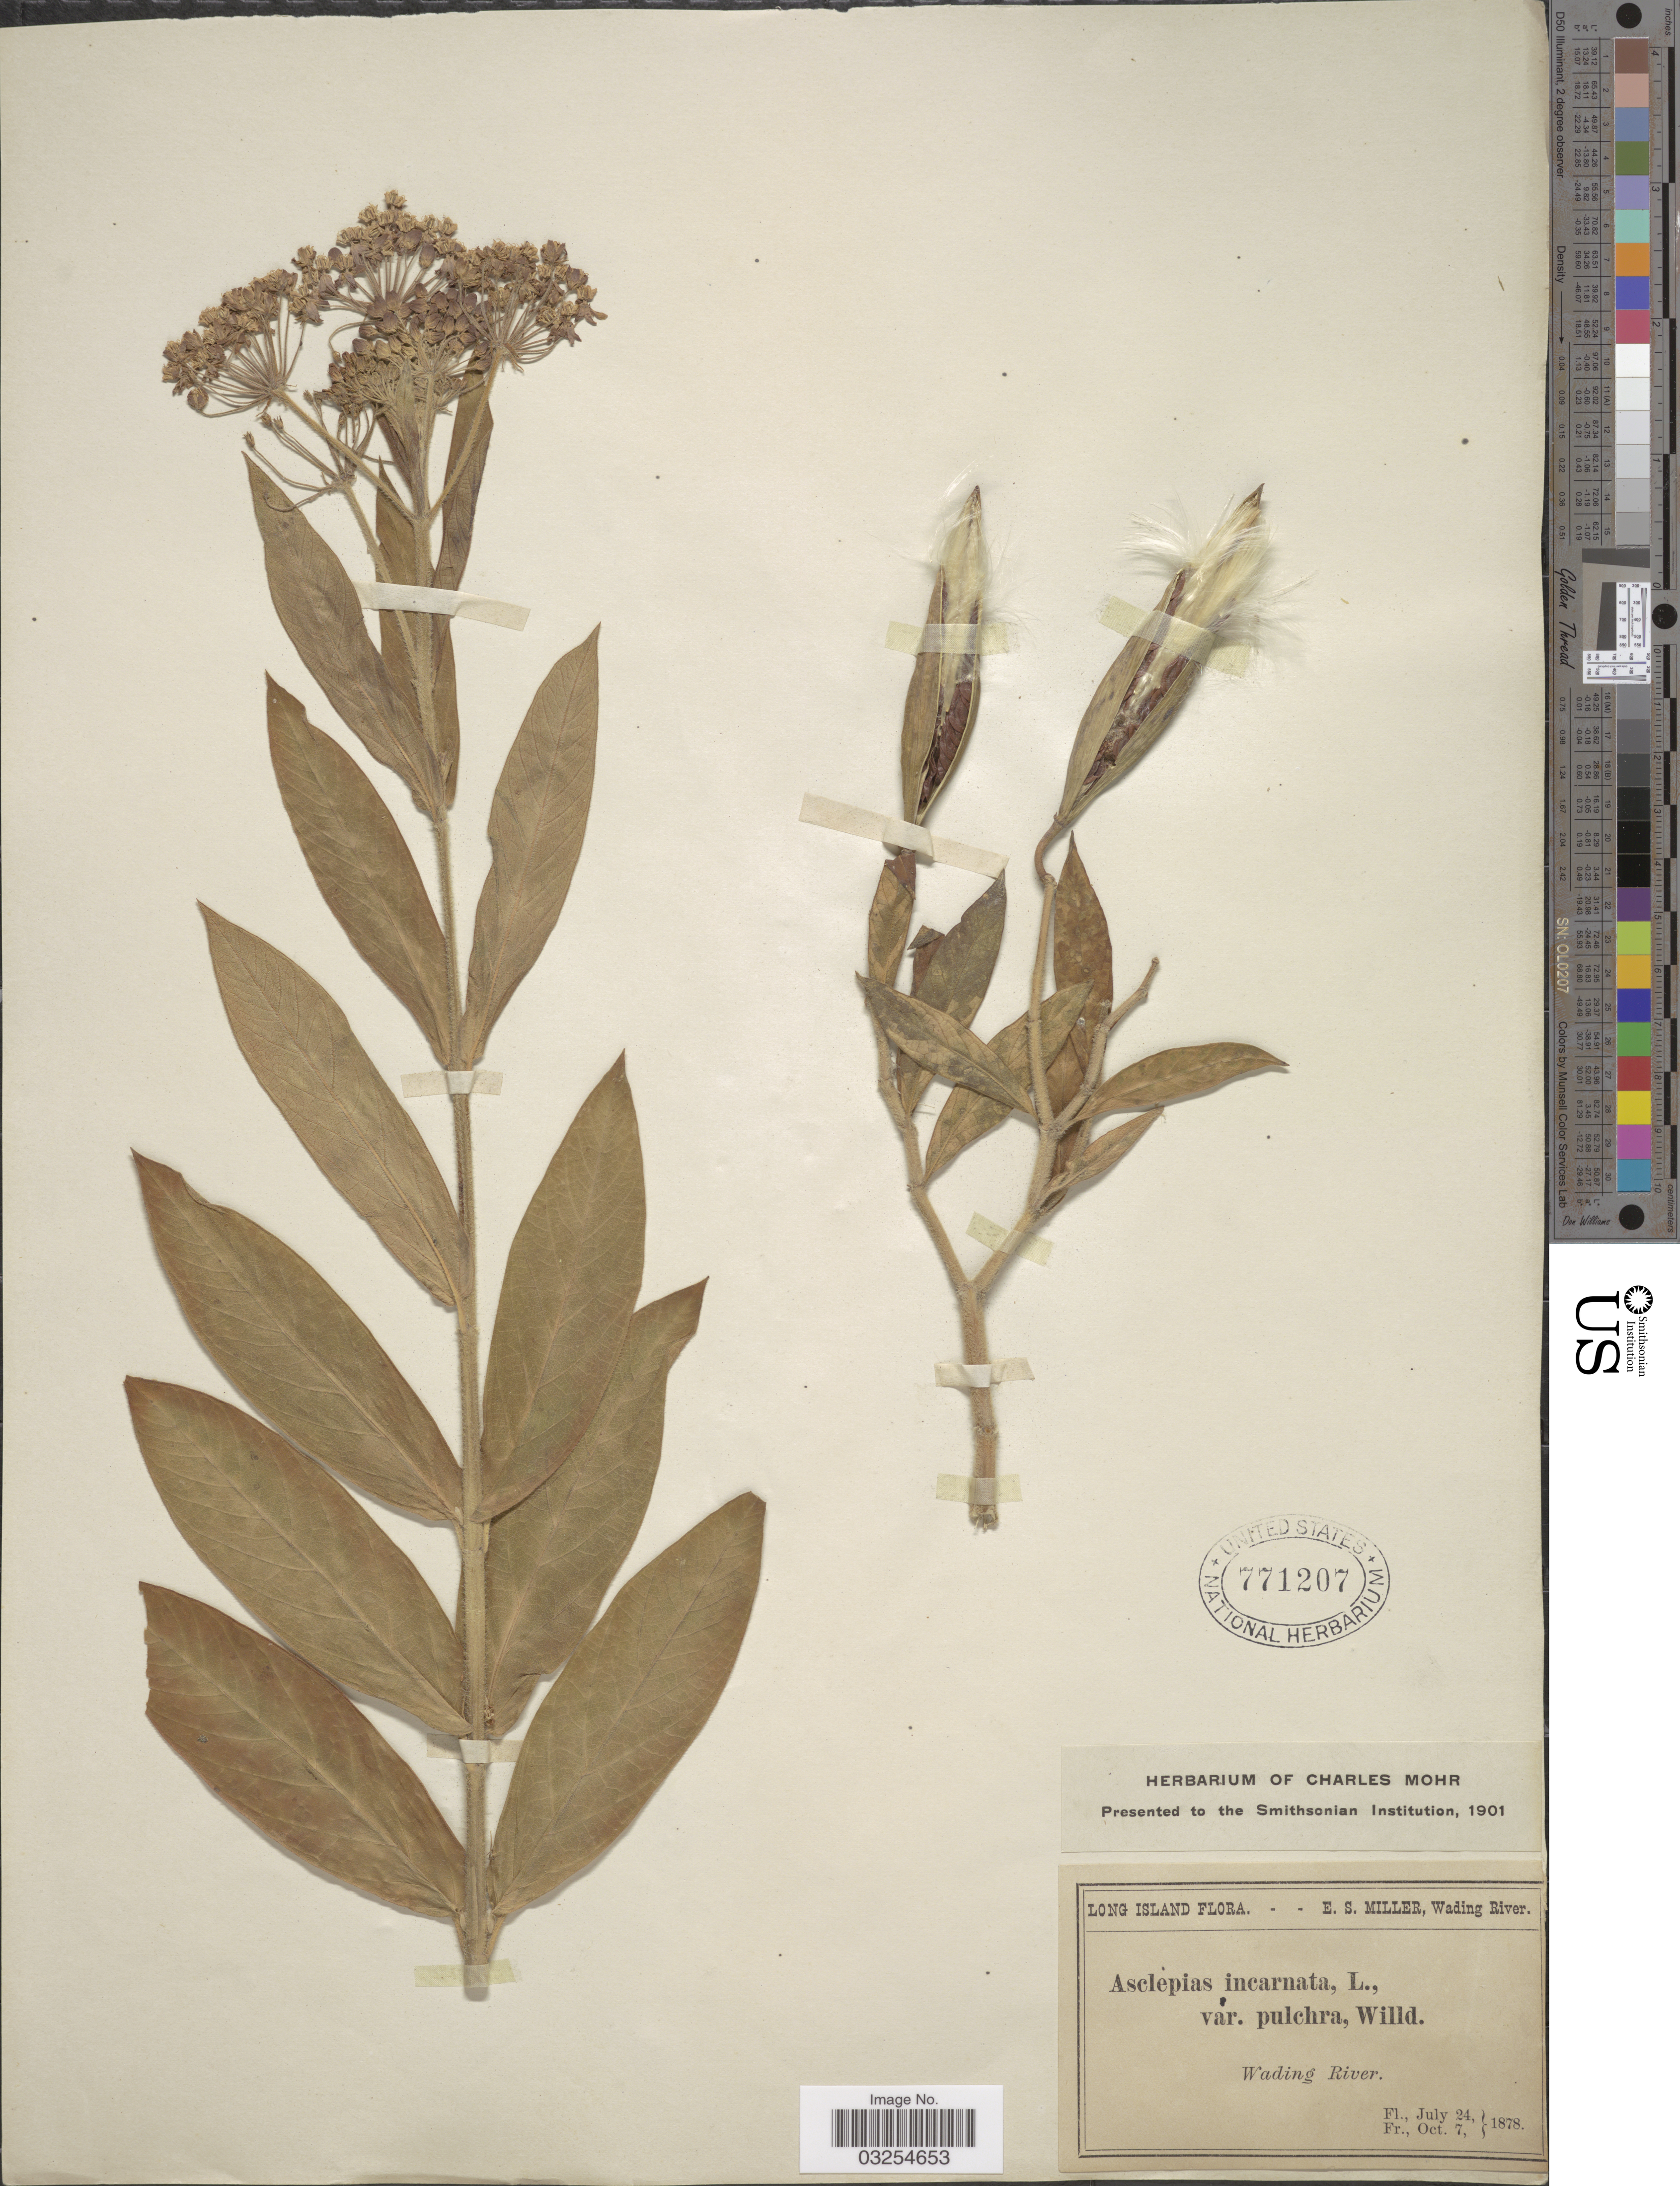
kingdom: Plantae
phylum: Tracheophyta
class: Magnoliopsida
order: Gentianales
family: Apocynaceae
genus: Asclepias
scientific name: Asclepias incarnata subsp. pulchra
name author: (Ehrh. ex Willd.) Woodson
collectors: E. S. Miller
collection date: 1878-07-24/1878-10-07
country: United States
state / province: New York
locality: Long Island. Wading River.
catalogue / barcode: US 771207